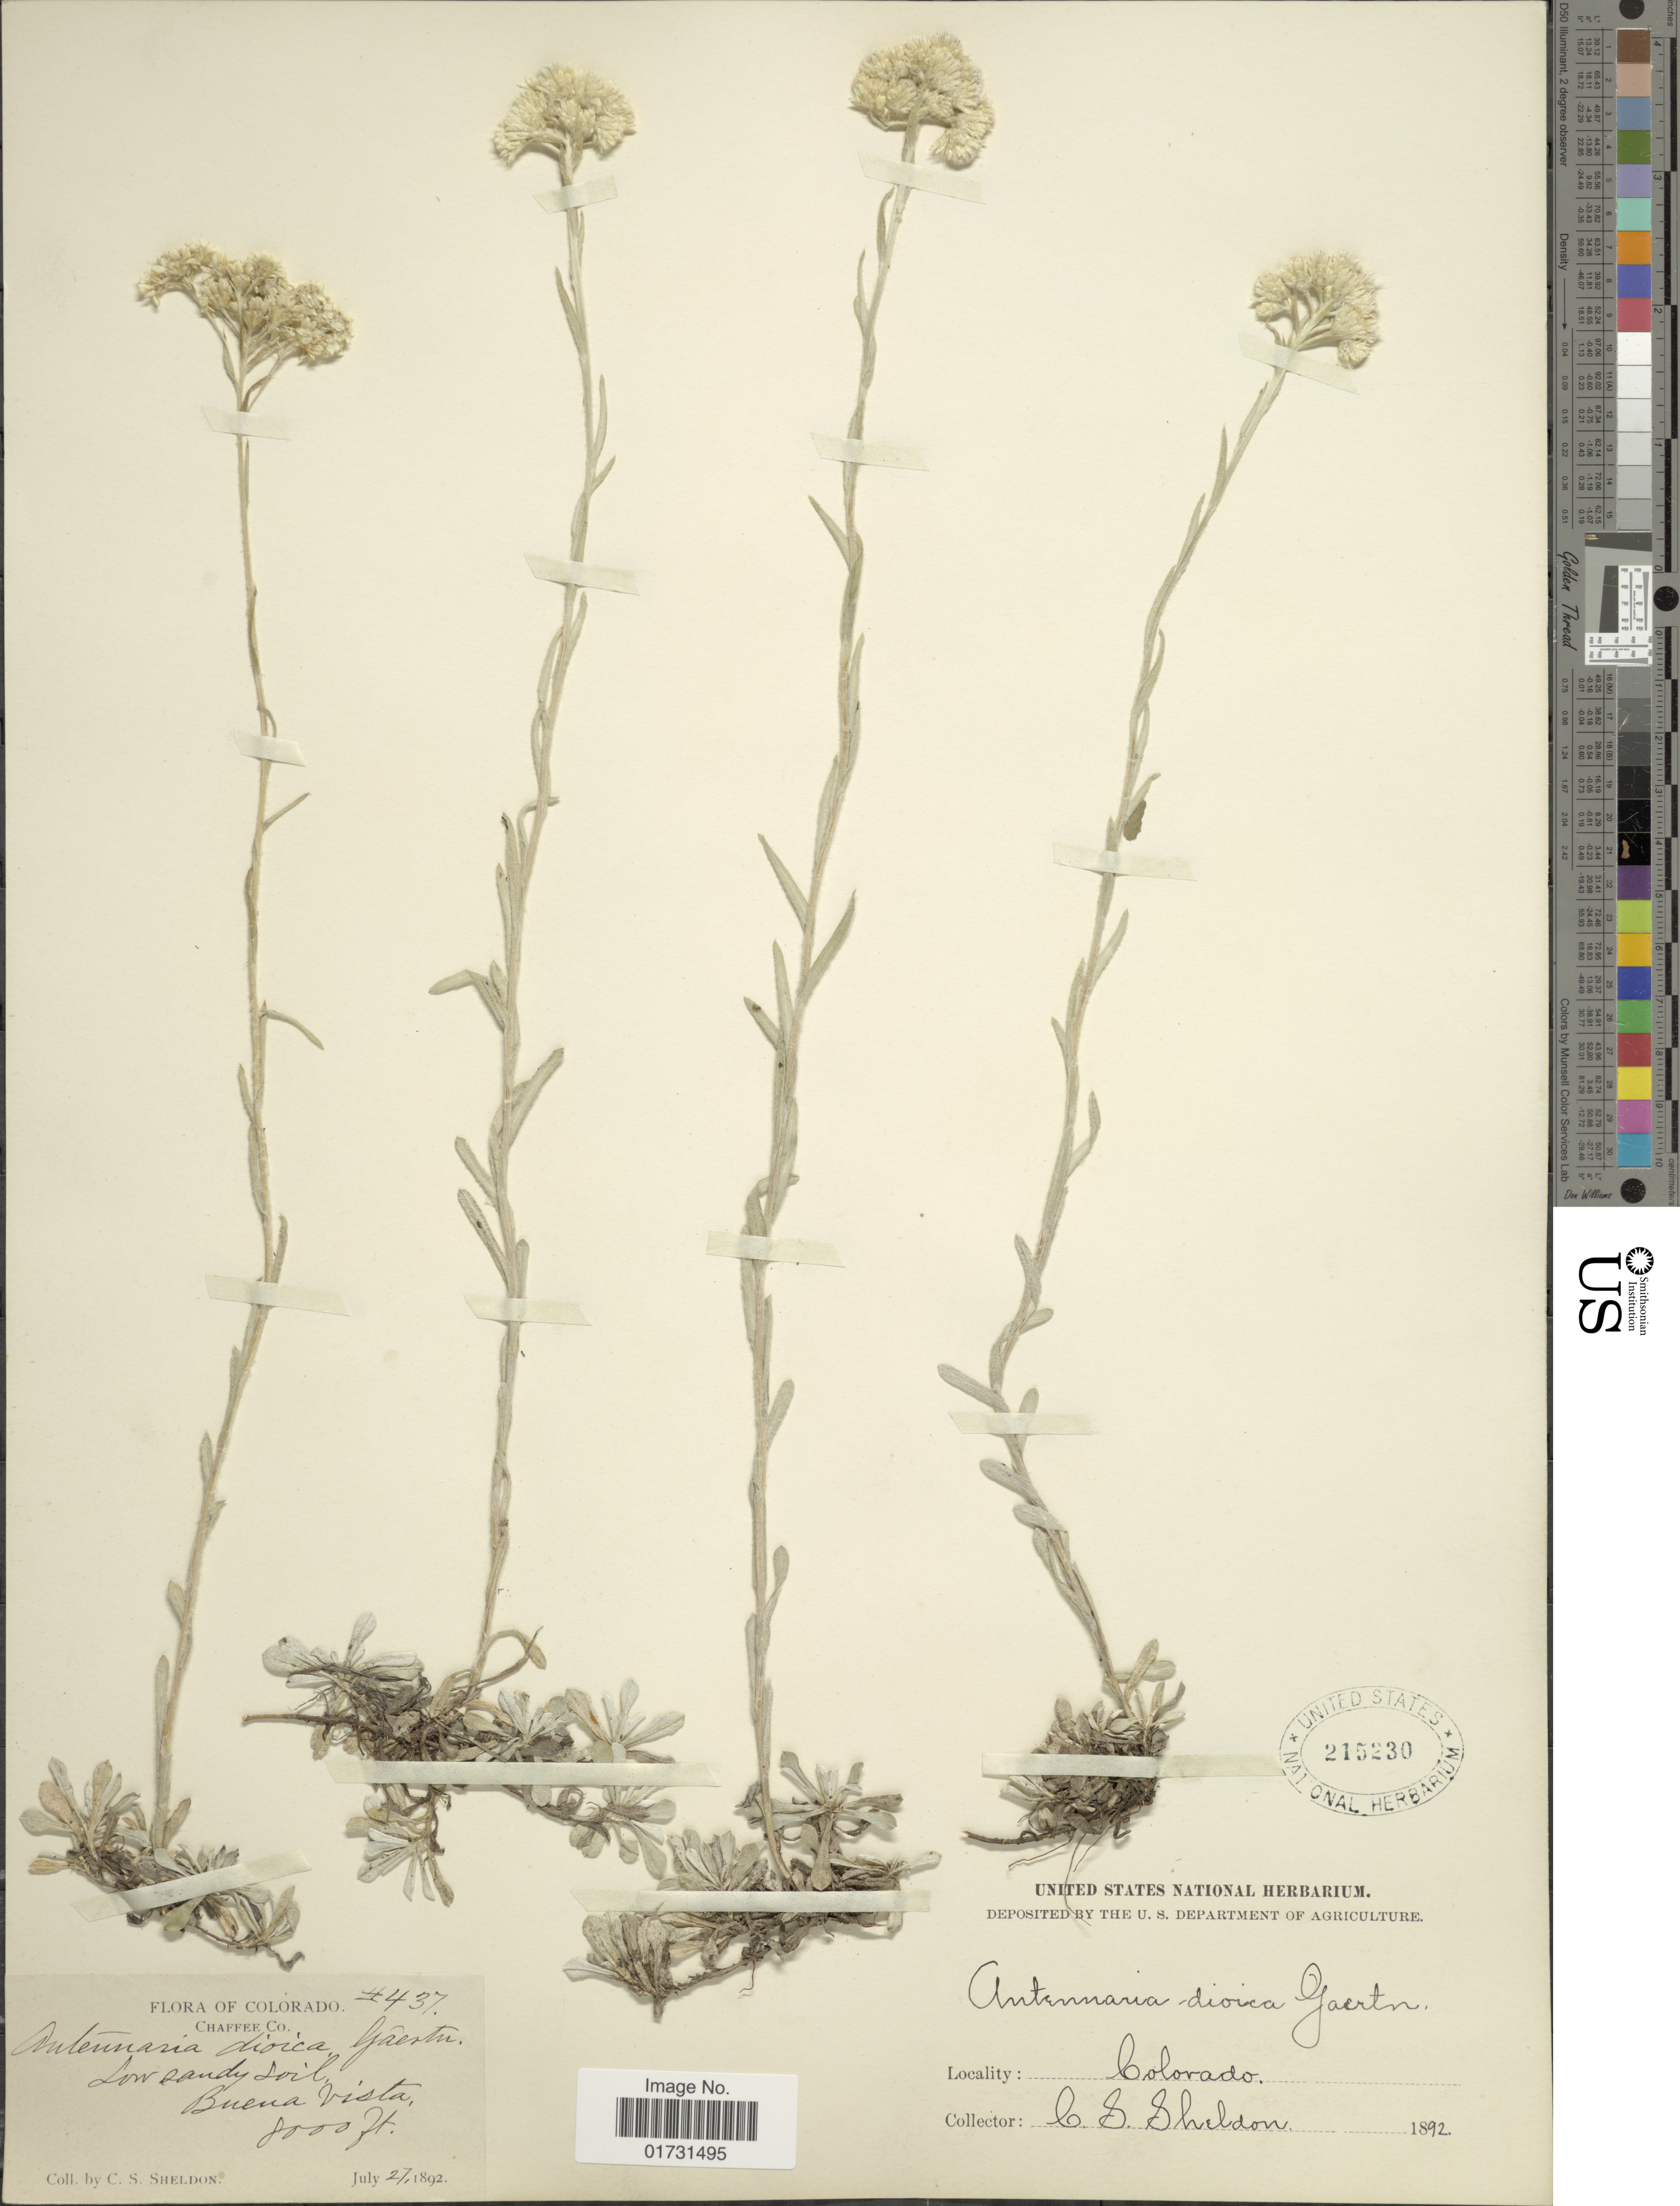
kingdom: Plantae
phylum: Tracheophyta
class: Magnoliopsida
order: Asterales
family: Asteraceae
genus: Antennaria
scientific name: Antennaria microphylla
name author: Rydb.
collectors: C. S. Sheldon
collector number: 437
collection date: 1892-07-27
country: United States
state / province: Colorado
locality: Chaffee Co., Buena Vista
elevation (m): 2438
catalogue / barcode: US 215230